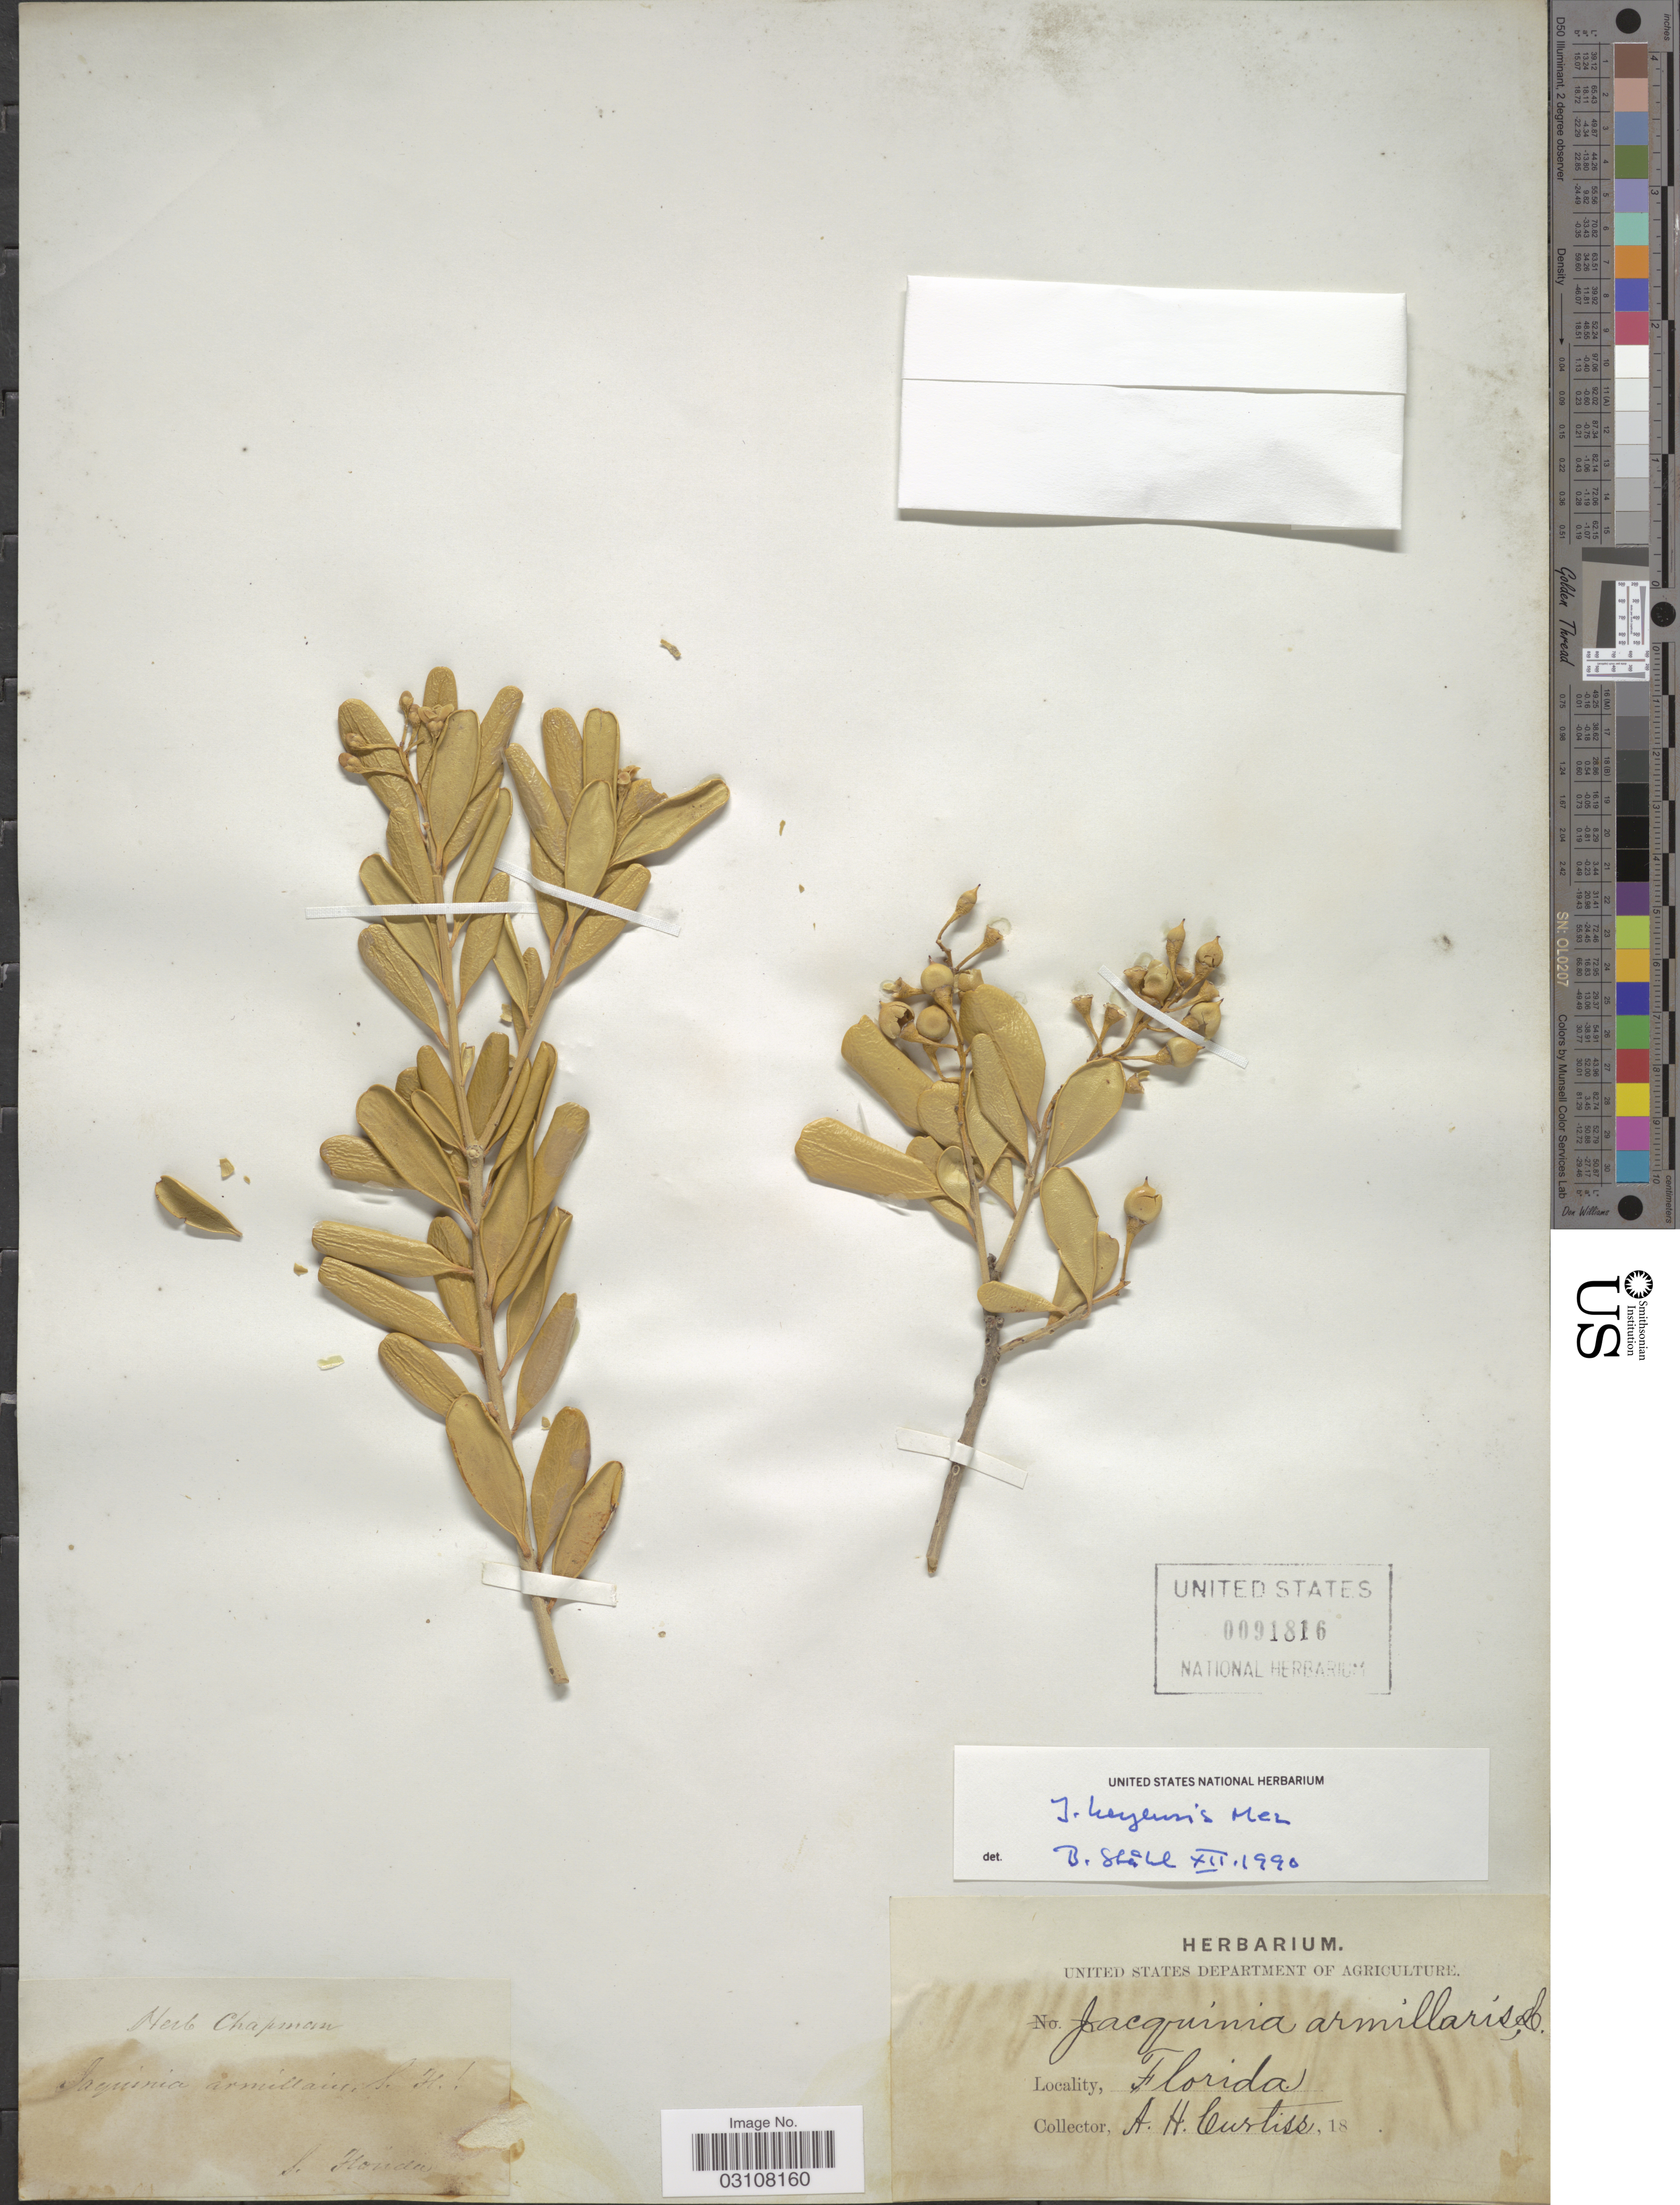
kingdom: Plantae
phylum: Tracheophyta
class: Magnoliopsida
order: Ericales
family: Primulaceae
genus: Jacquinia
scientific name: Jacquinia keyensis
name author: Mez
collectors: A. H. Curtiss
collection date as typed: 18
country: United States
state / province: Florida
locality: S. Florida.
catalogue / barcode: US 91816